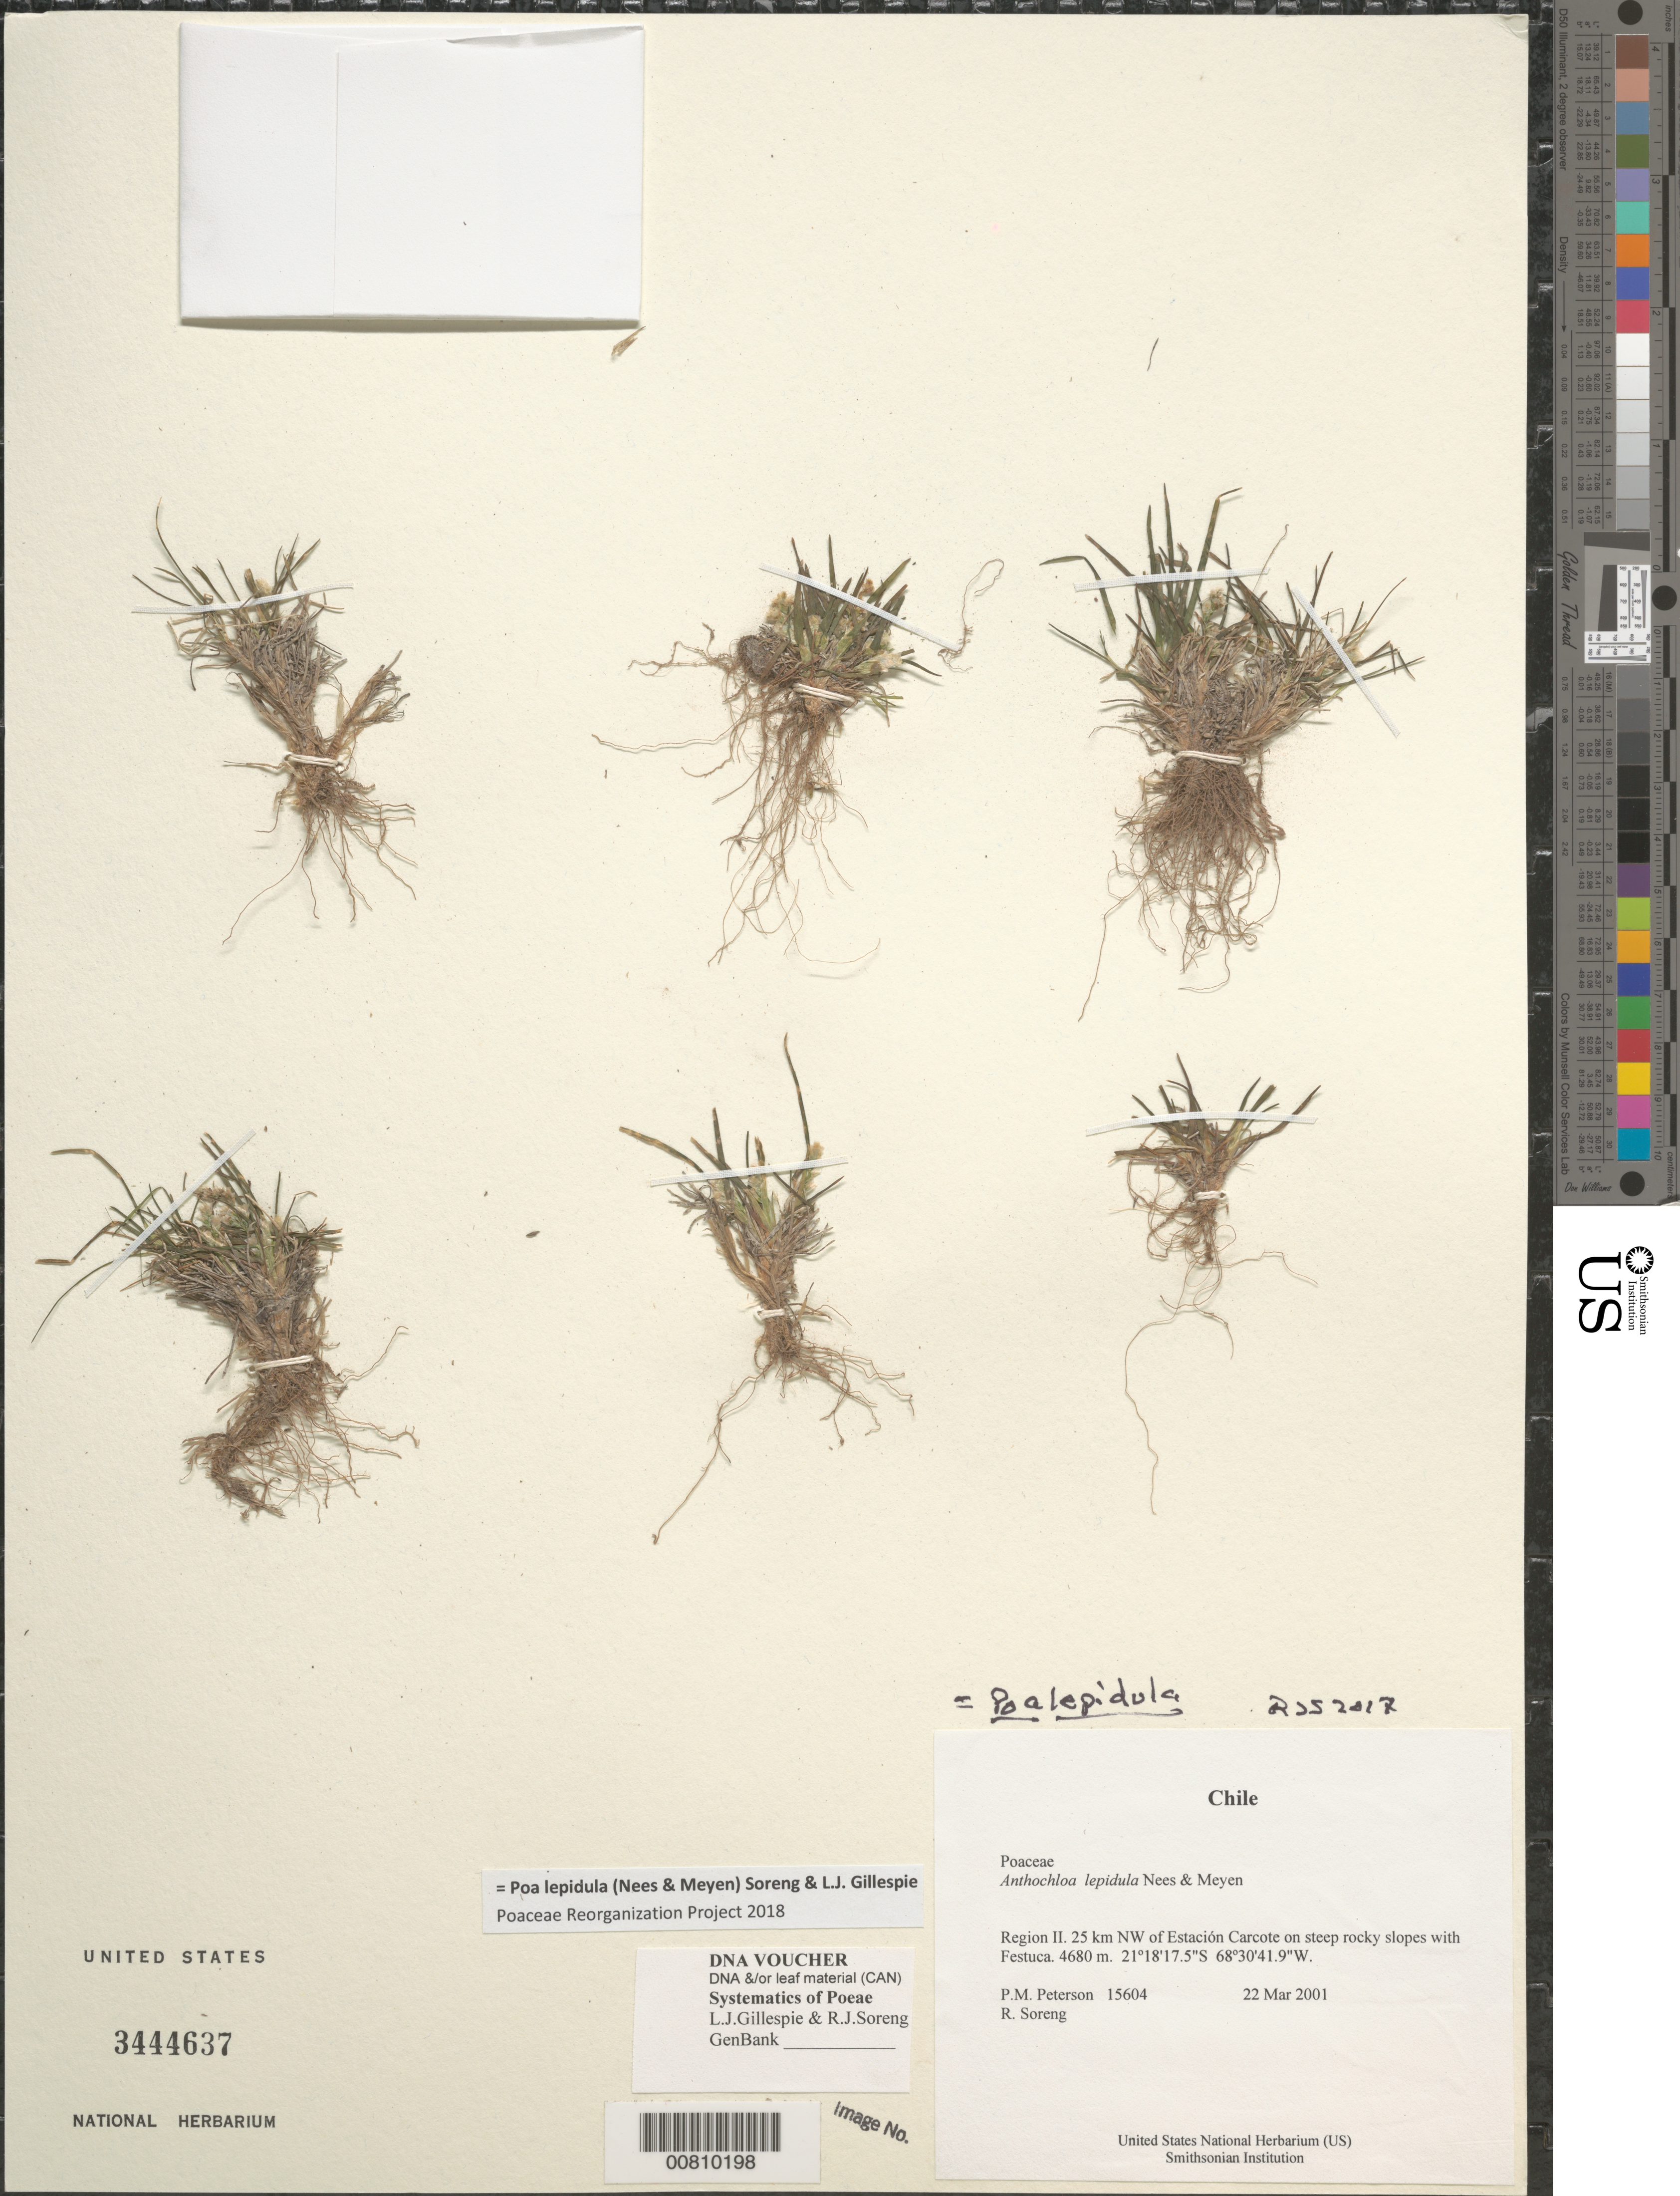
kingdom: Plantae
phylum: Tracheophyta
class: Liliopsida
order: Poales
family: Poaceae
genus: Poa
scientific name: Poa lepidula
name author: (Nees & Meyen) Soreng & L.J. Gillespie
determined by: Poaceae Reorganization Project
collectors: P. M. Peterson & R. J. Soreng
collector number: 15604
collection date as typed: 22 Mar 2001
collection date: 2001-03-22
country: Chile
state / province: Antofagasta (II)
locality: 25 km NW of Estación Carcote on steep rocky slopes with Festuca.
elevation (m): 4680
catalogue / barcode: US 3444637